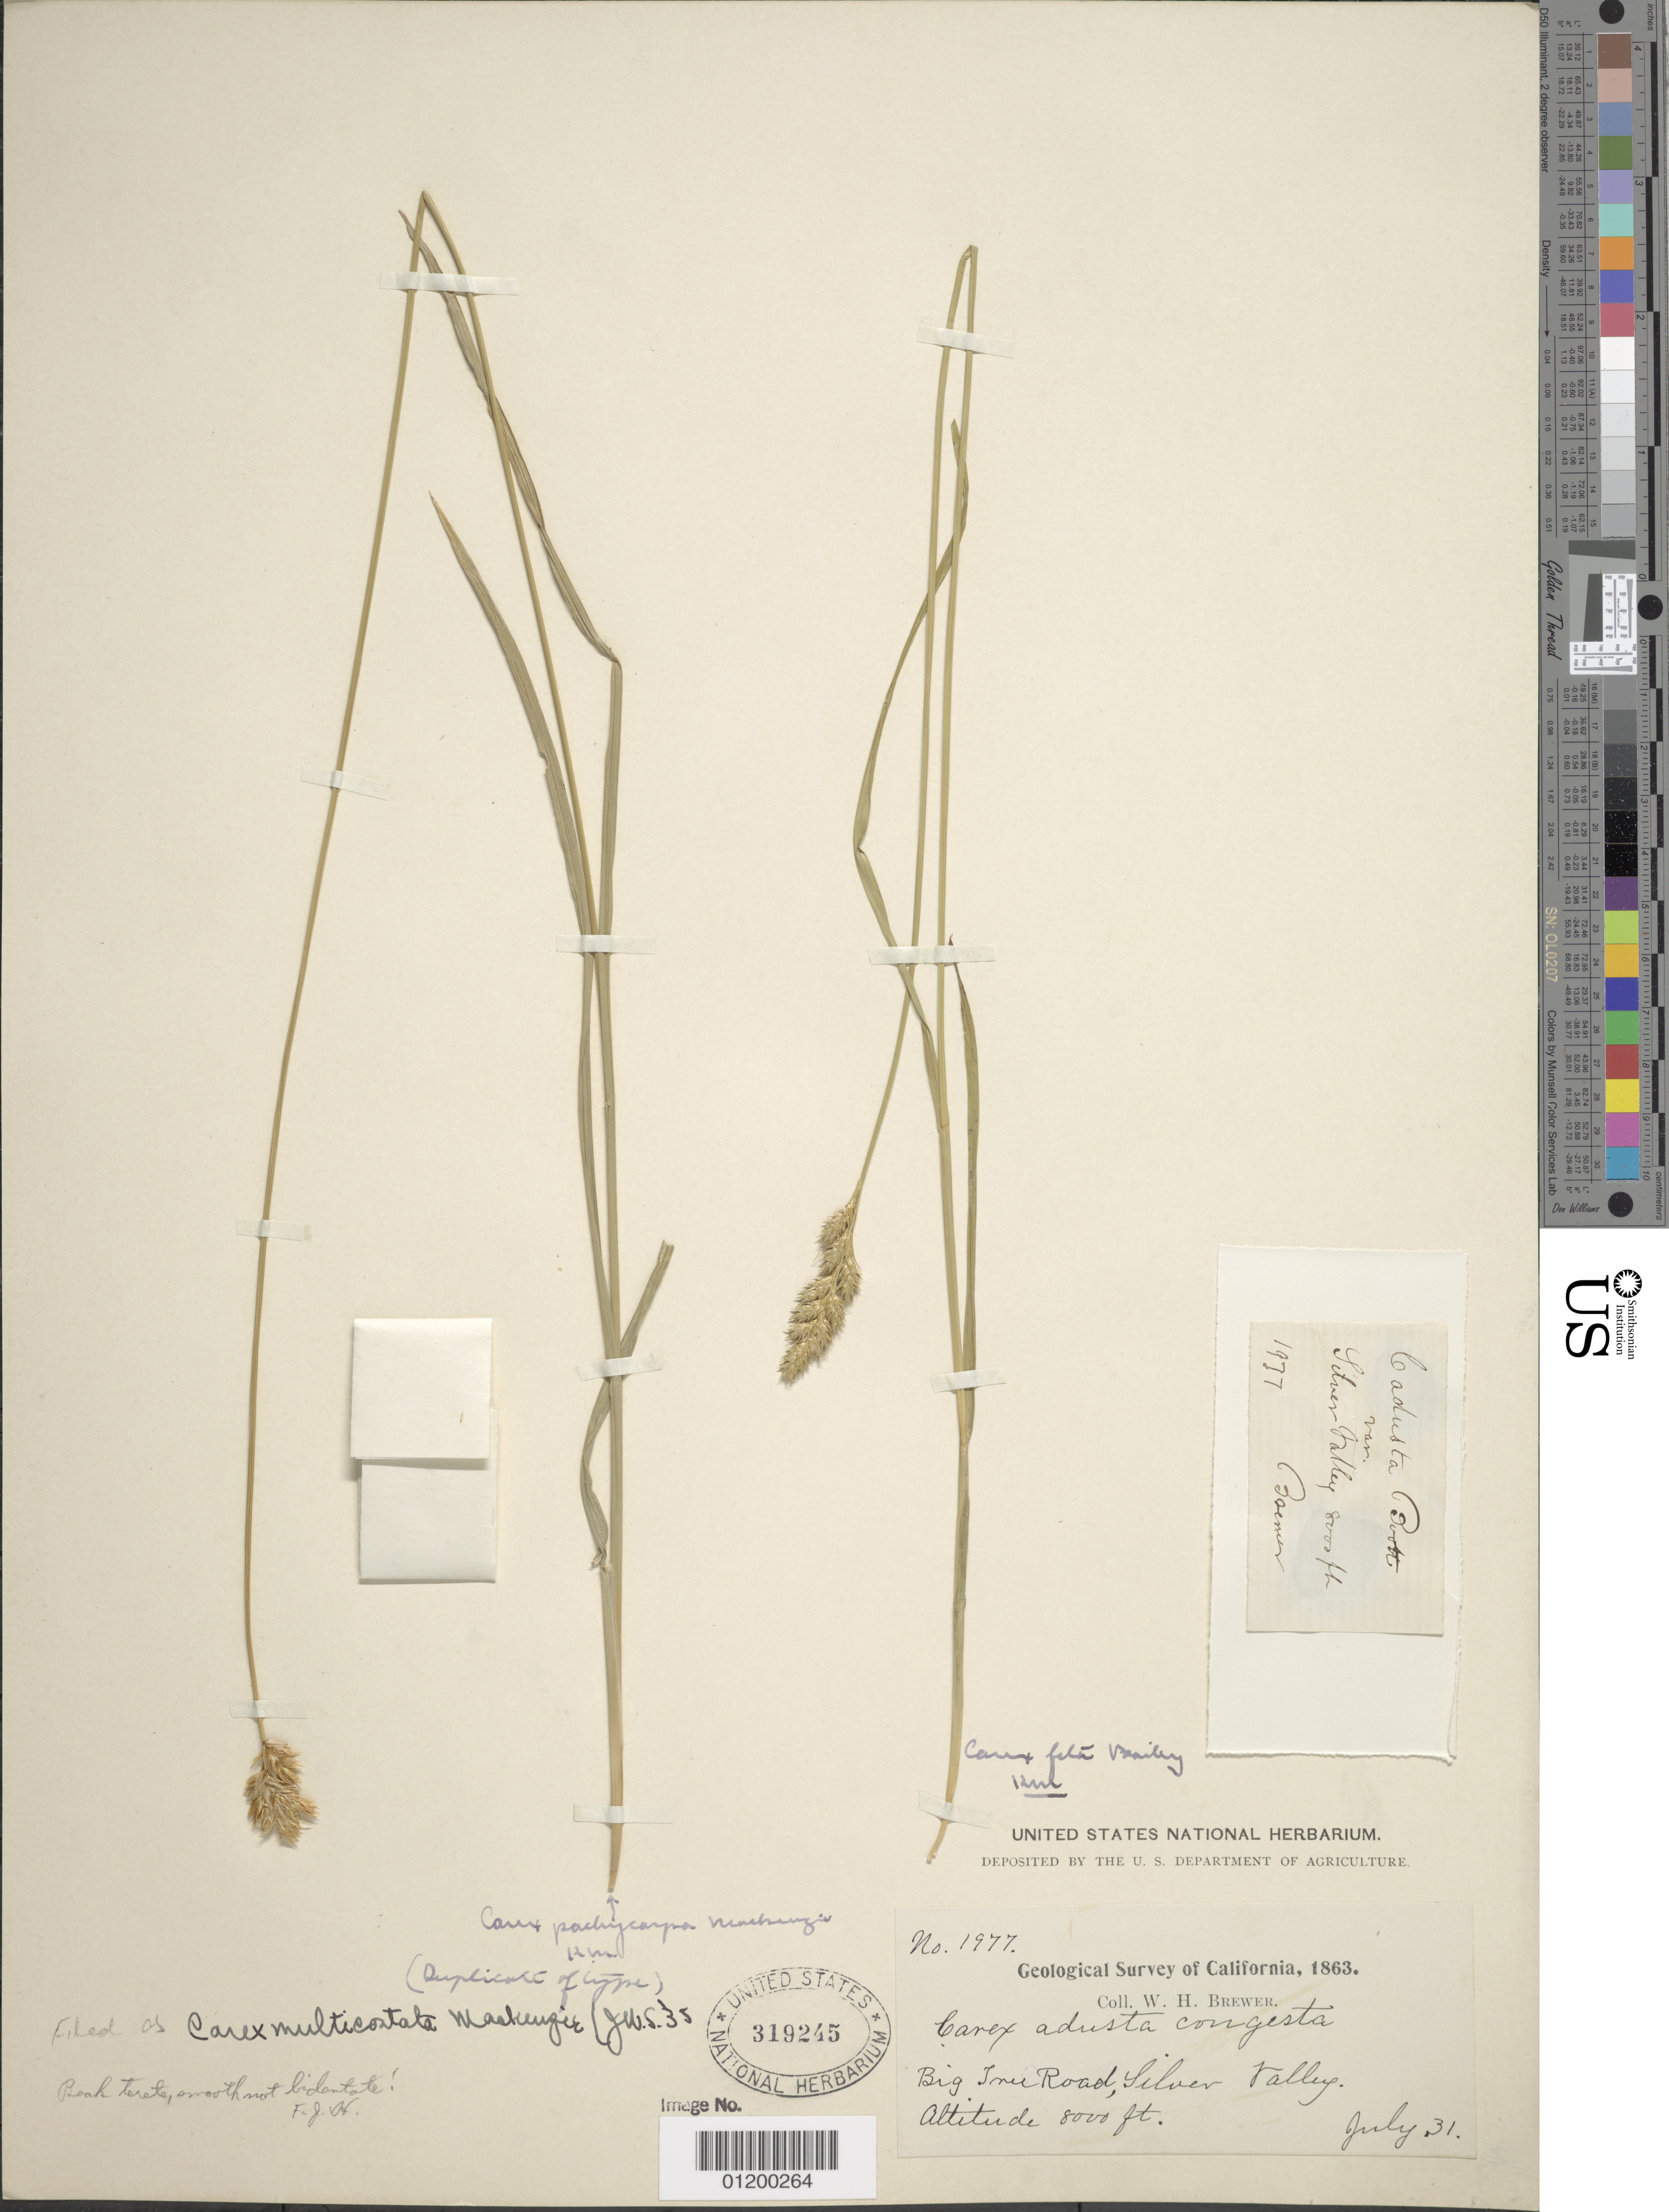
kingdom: Plantae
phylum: Tracheophyta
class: Liliopsida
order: Poales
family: Cyperaceae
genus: Carex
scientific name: Carex multicostata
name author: Mack.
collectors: W. H. Brewer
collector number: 1977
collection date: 1863-07-31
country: United States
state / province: California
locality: Big Tree Road, Silver Valley.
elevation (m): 2438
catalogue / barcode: US 319245